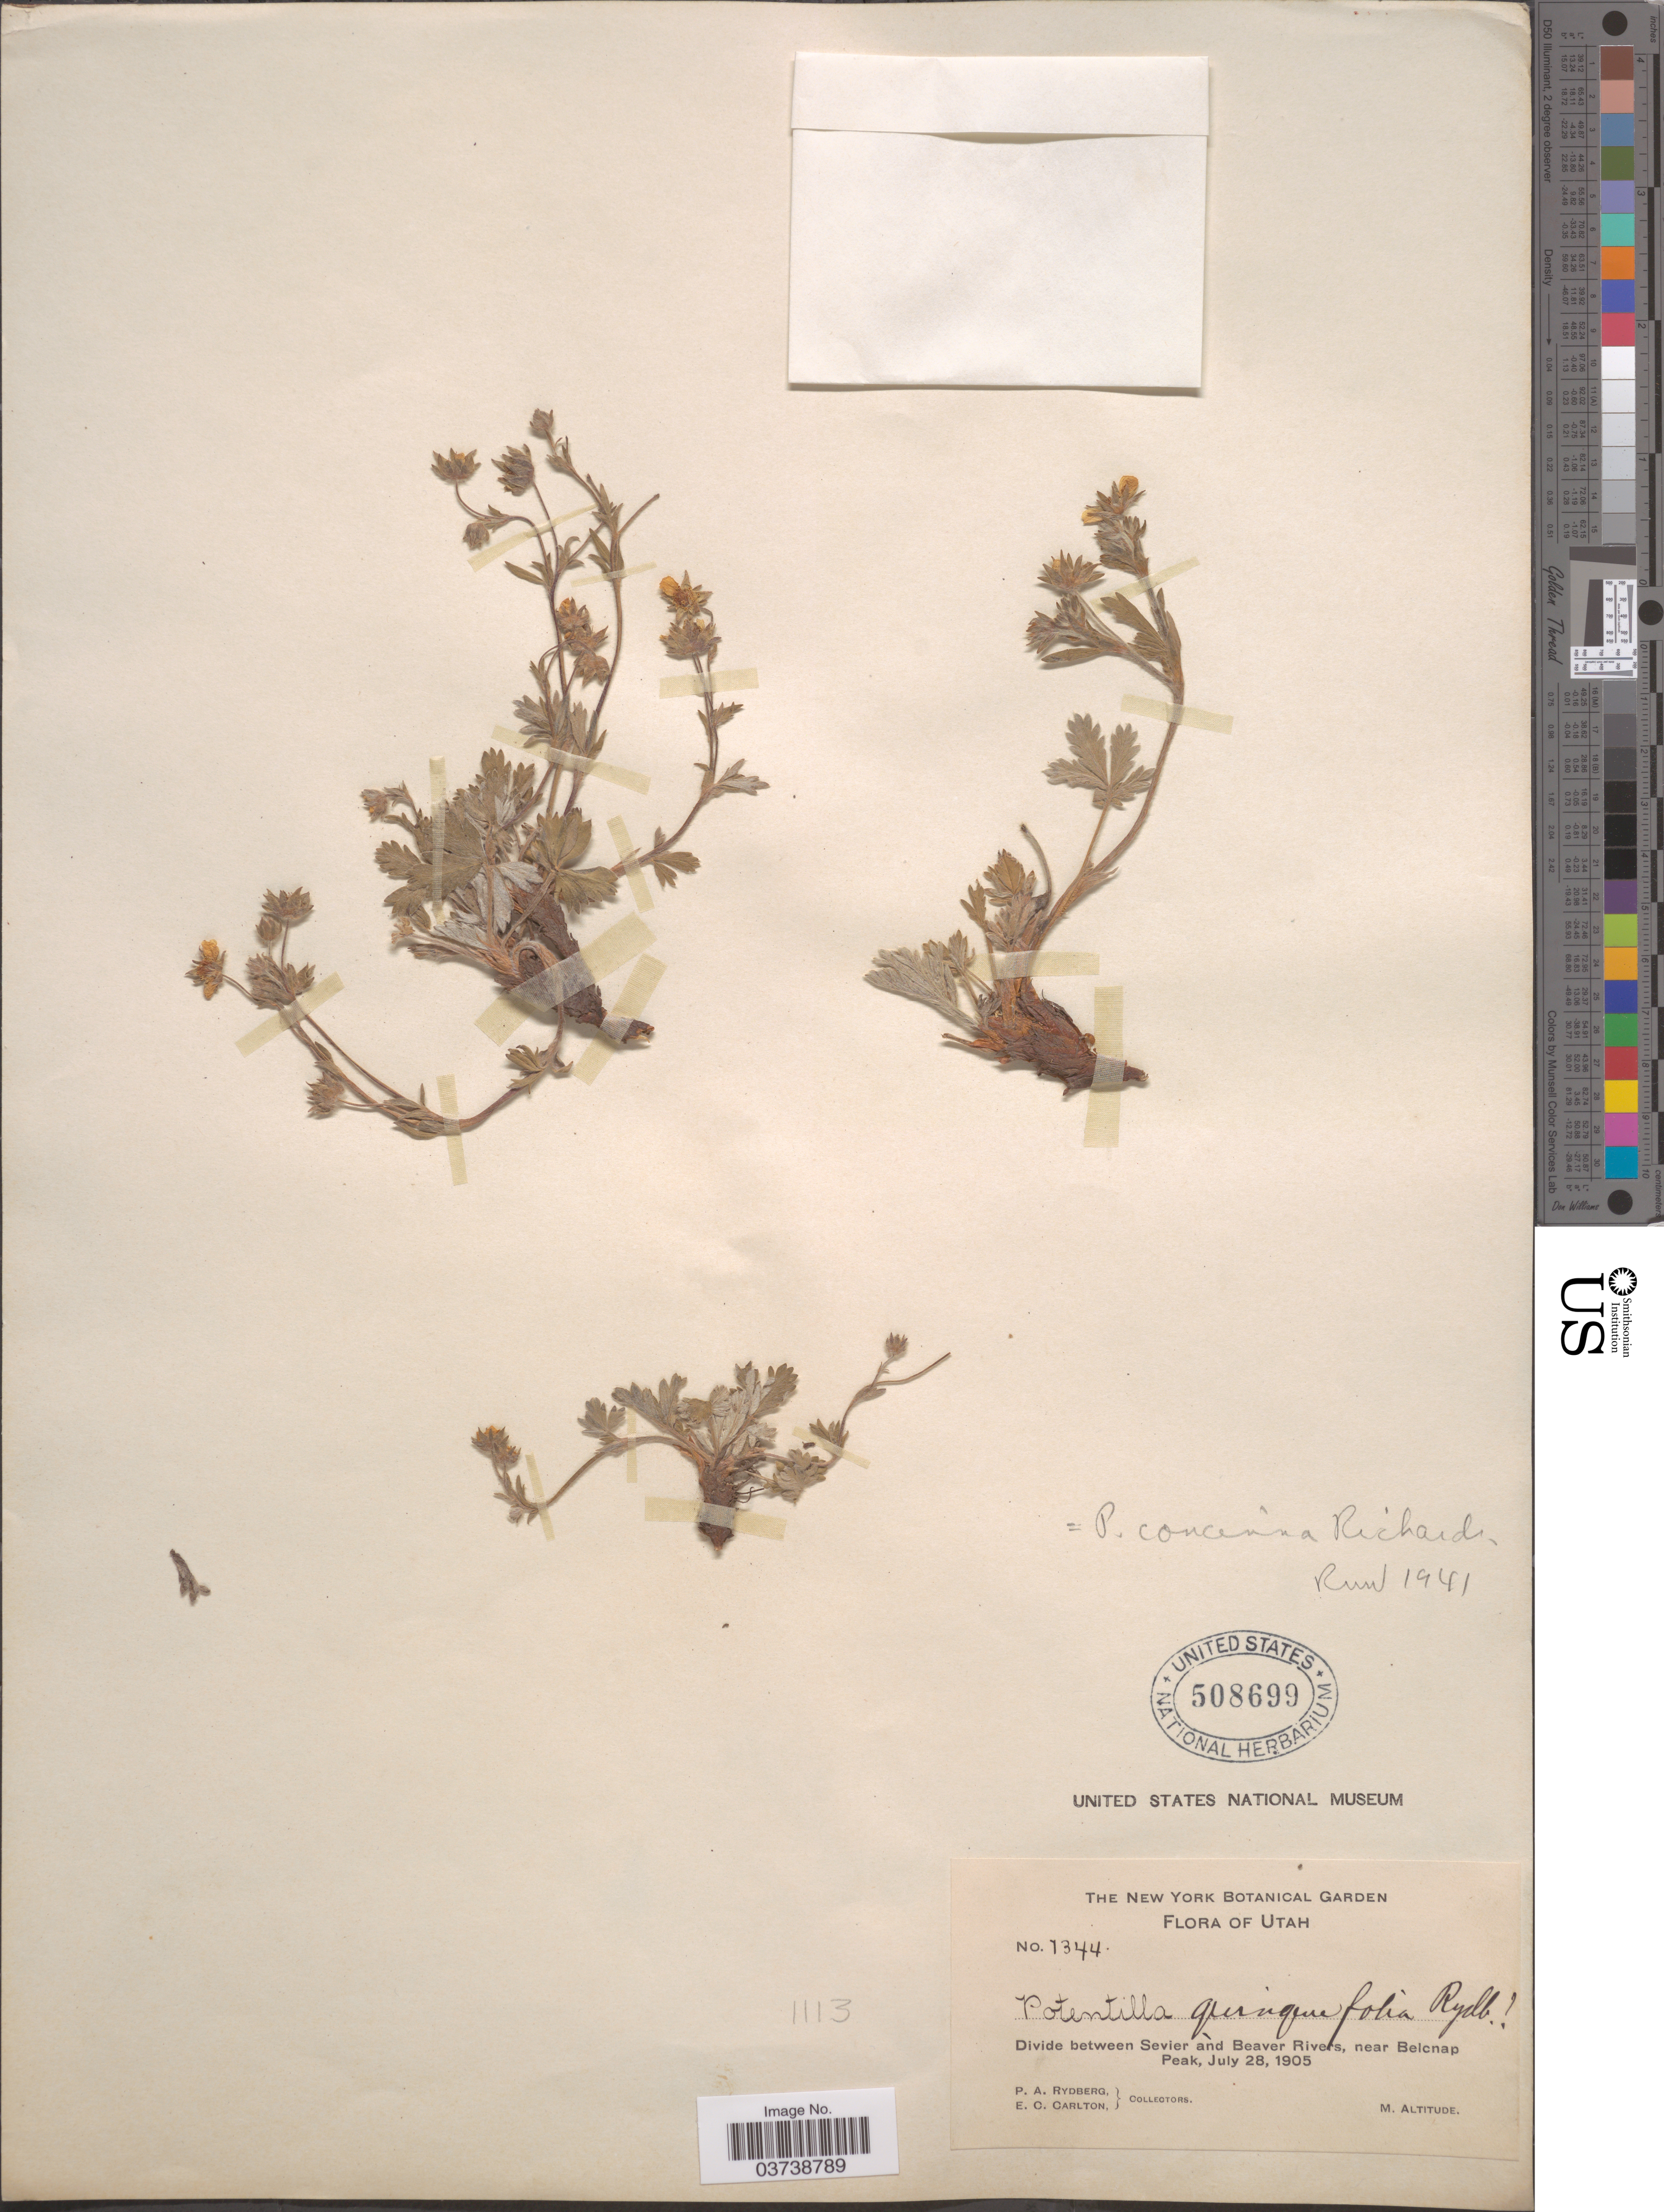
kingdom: Plantae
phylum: Tracheophyta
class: Magnoliopsida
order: Rosales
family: Rosaceae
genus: Potentilla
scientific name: Potentilla concinna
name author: Richardson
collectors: P. A. Rydberg & E. Carlton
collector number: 1344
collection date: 1905-07-28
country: United States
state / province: Utah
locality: Divide between Sevier and Beaver Rivers, near Belcnap Peak.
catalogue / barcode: US 508699